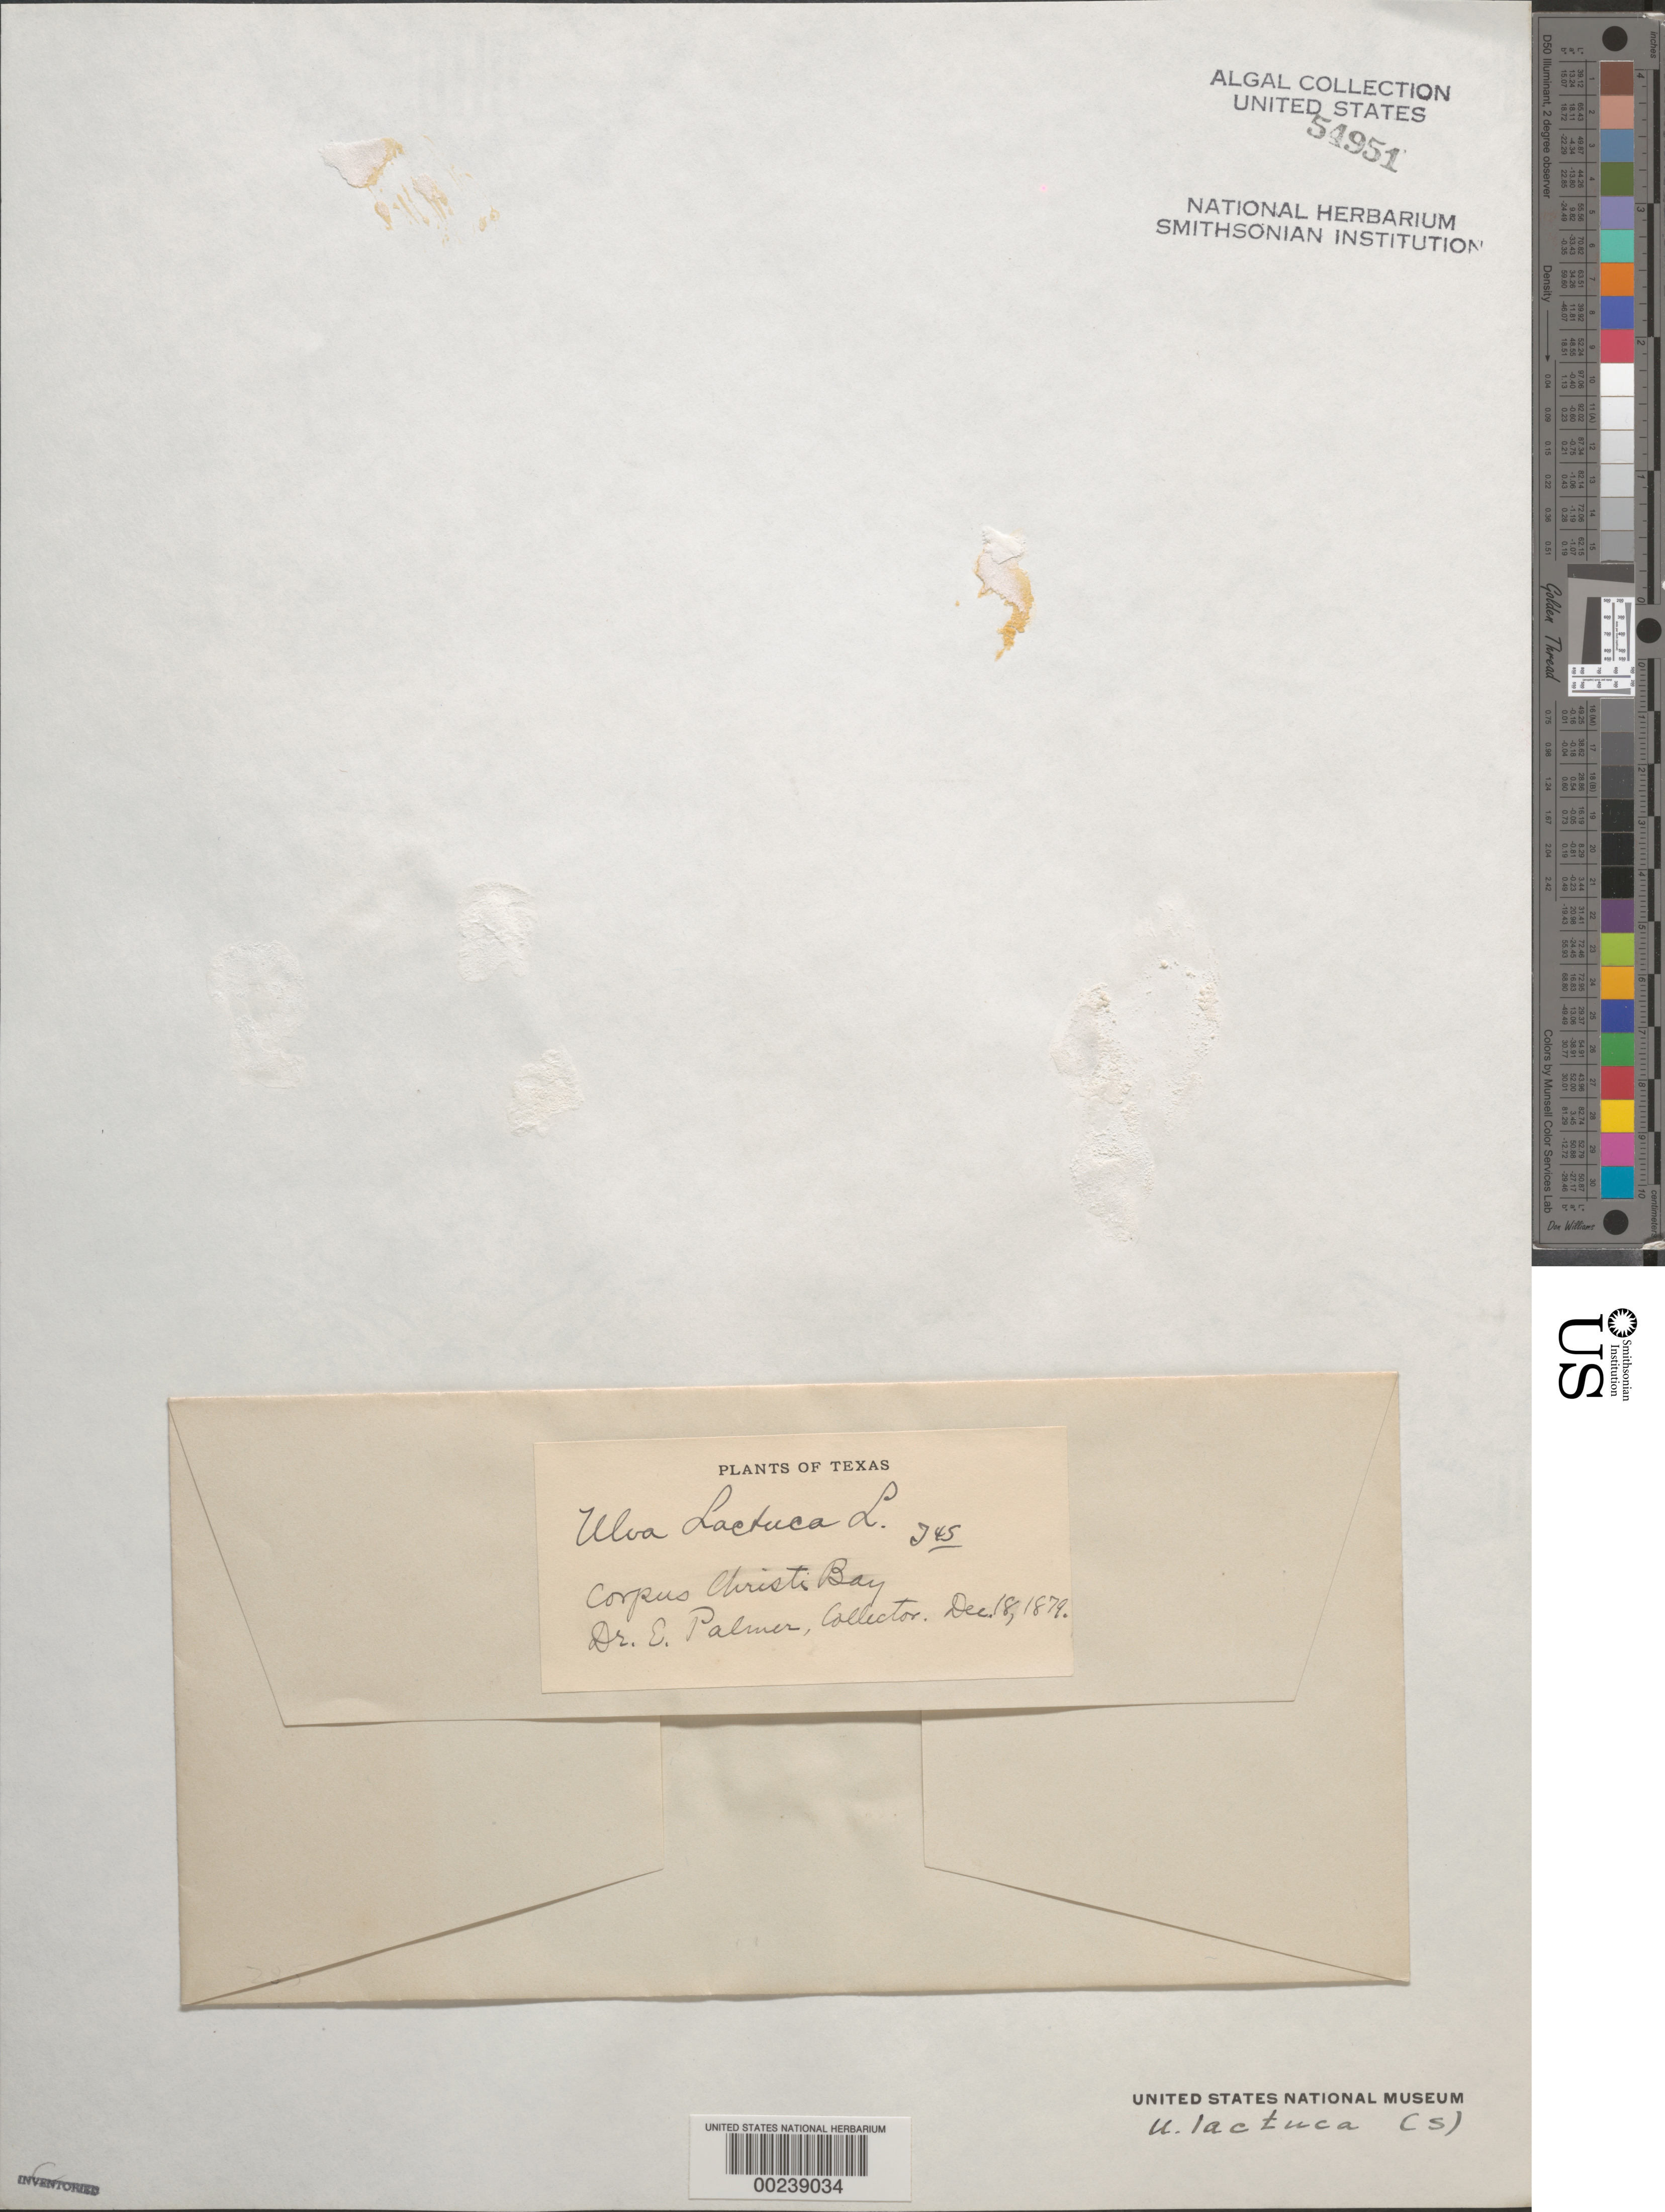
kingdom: Plantae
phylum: Chlorophyta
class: Ulvophyceae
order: Ulvales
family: Ulvaceae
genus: Ulva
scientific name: Ulva lactuca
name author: L.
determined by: Taylor, William R.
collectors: E. Palmer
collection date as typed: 18 Dec 1879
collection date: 1879-12-18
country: United States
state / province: Texas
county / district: Nueces County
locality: Corpus Christi Bay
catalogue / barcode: US 54951